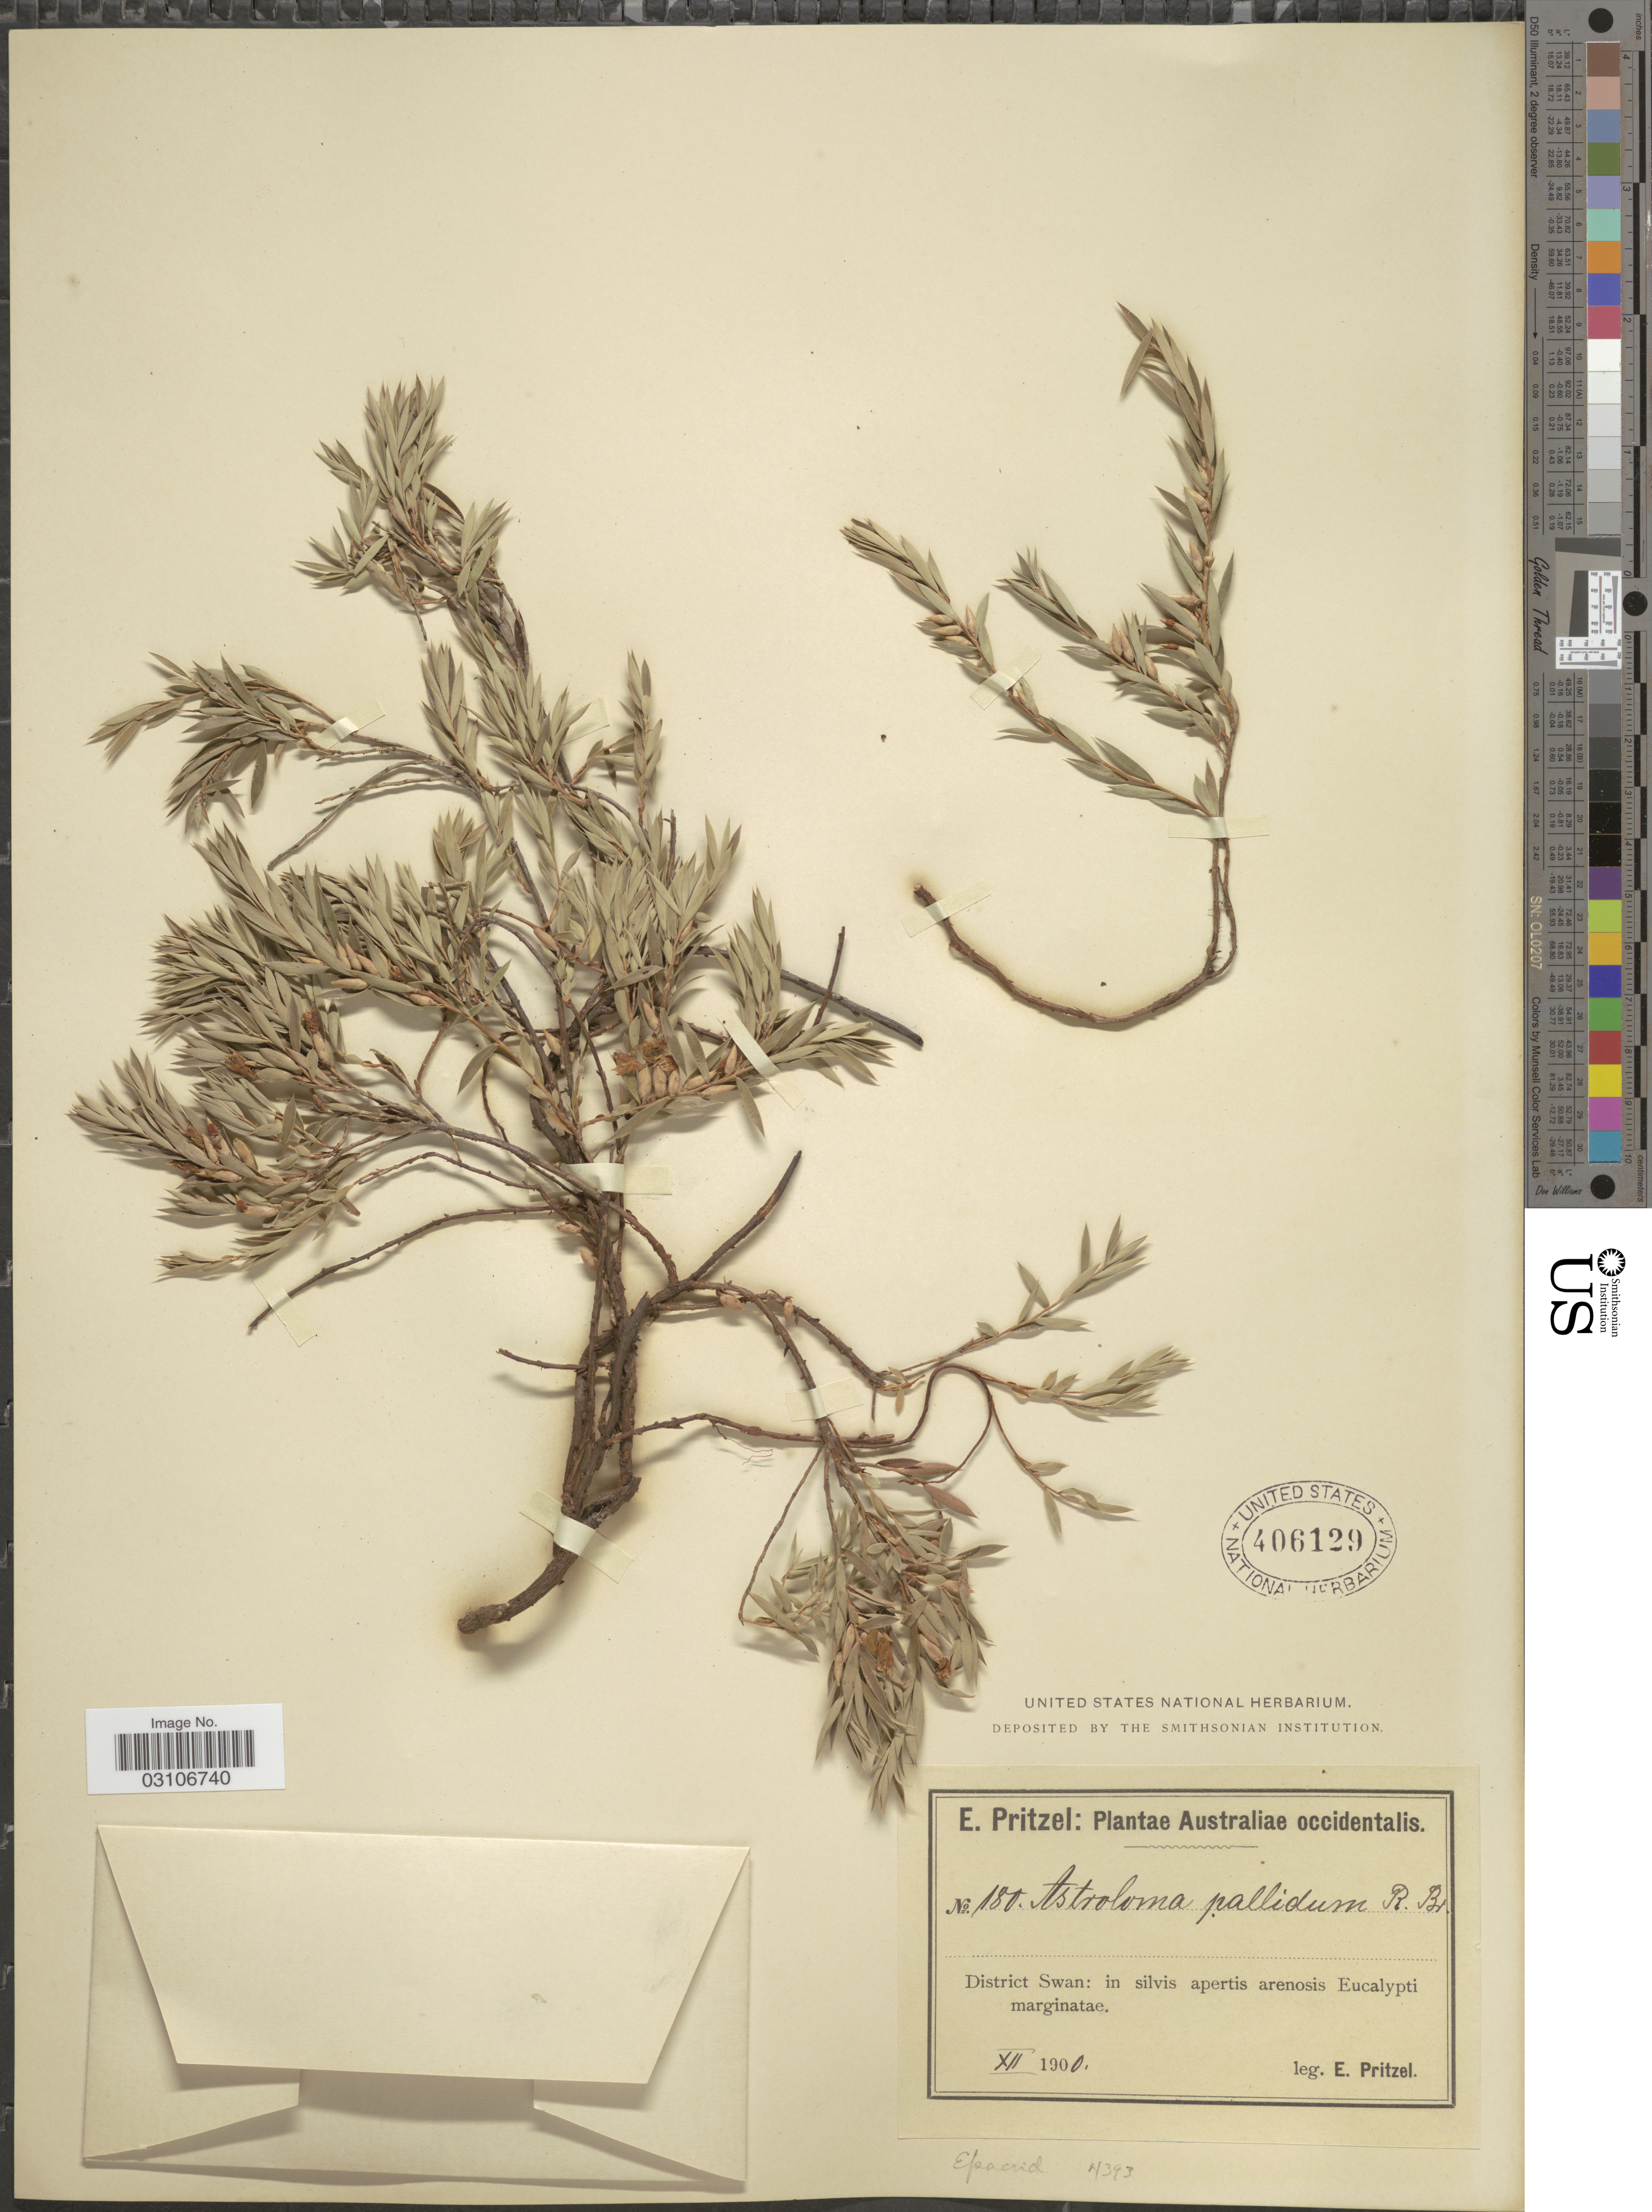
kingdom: Plantae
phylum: Tracheophyta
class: Magnoliopsida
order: Ericales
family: Ericaceae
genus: Astroloma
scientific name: Astroloma pallidum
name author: R. Br.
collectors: E. G. Pritzel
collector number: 180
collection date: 1900-12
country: Australia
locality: Australiae occidentalis. District Swan: in silvis apertis arenosis Eucalypti marginatae.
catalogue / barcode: US 406129